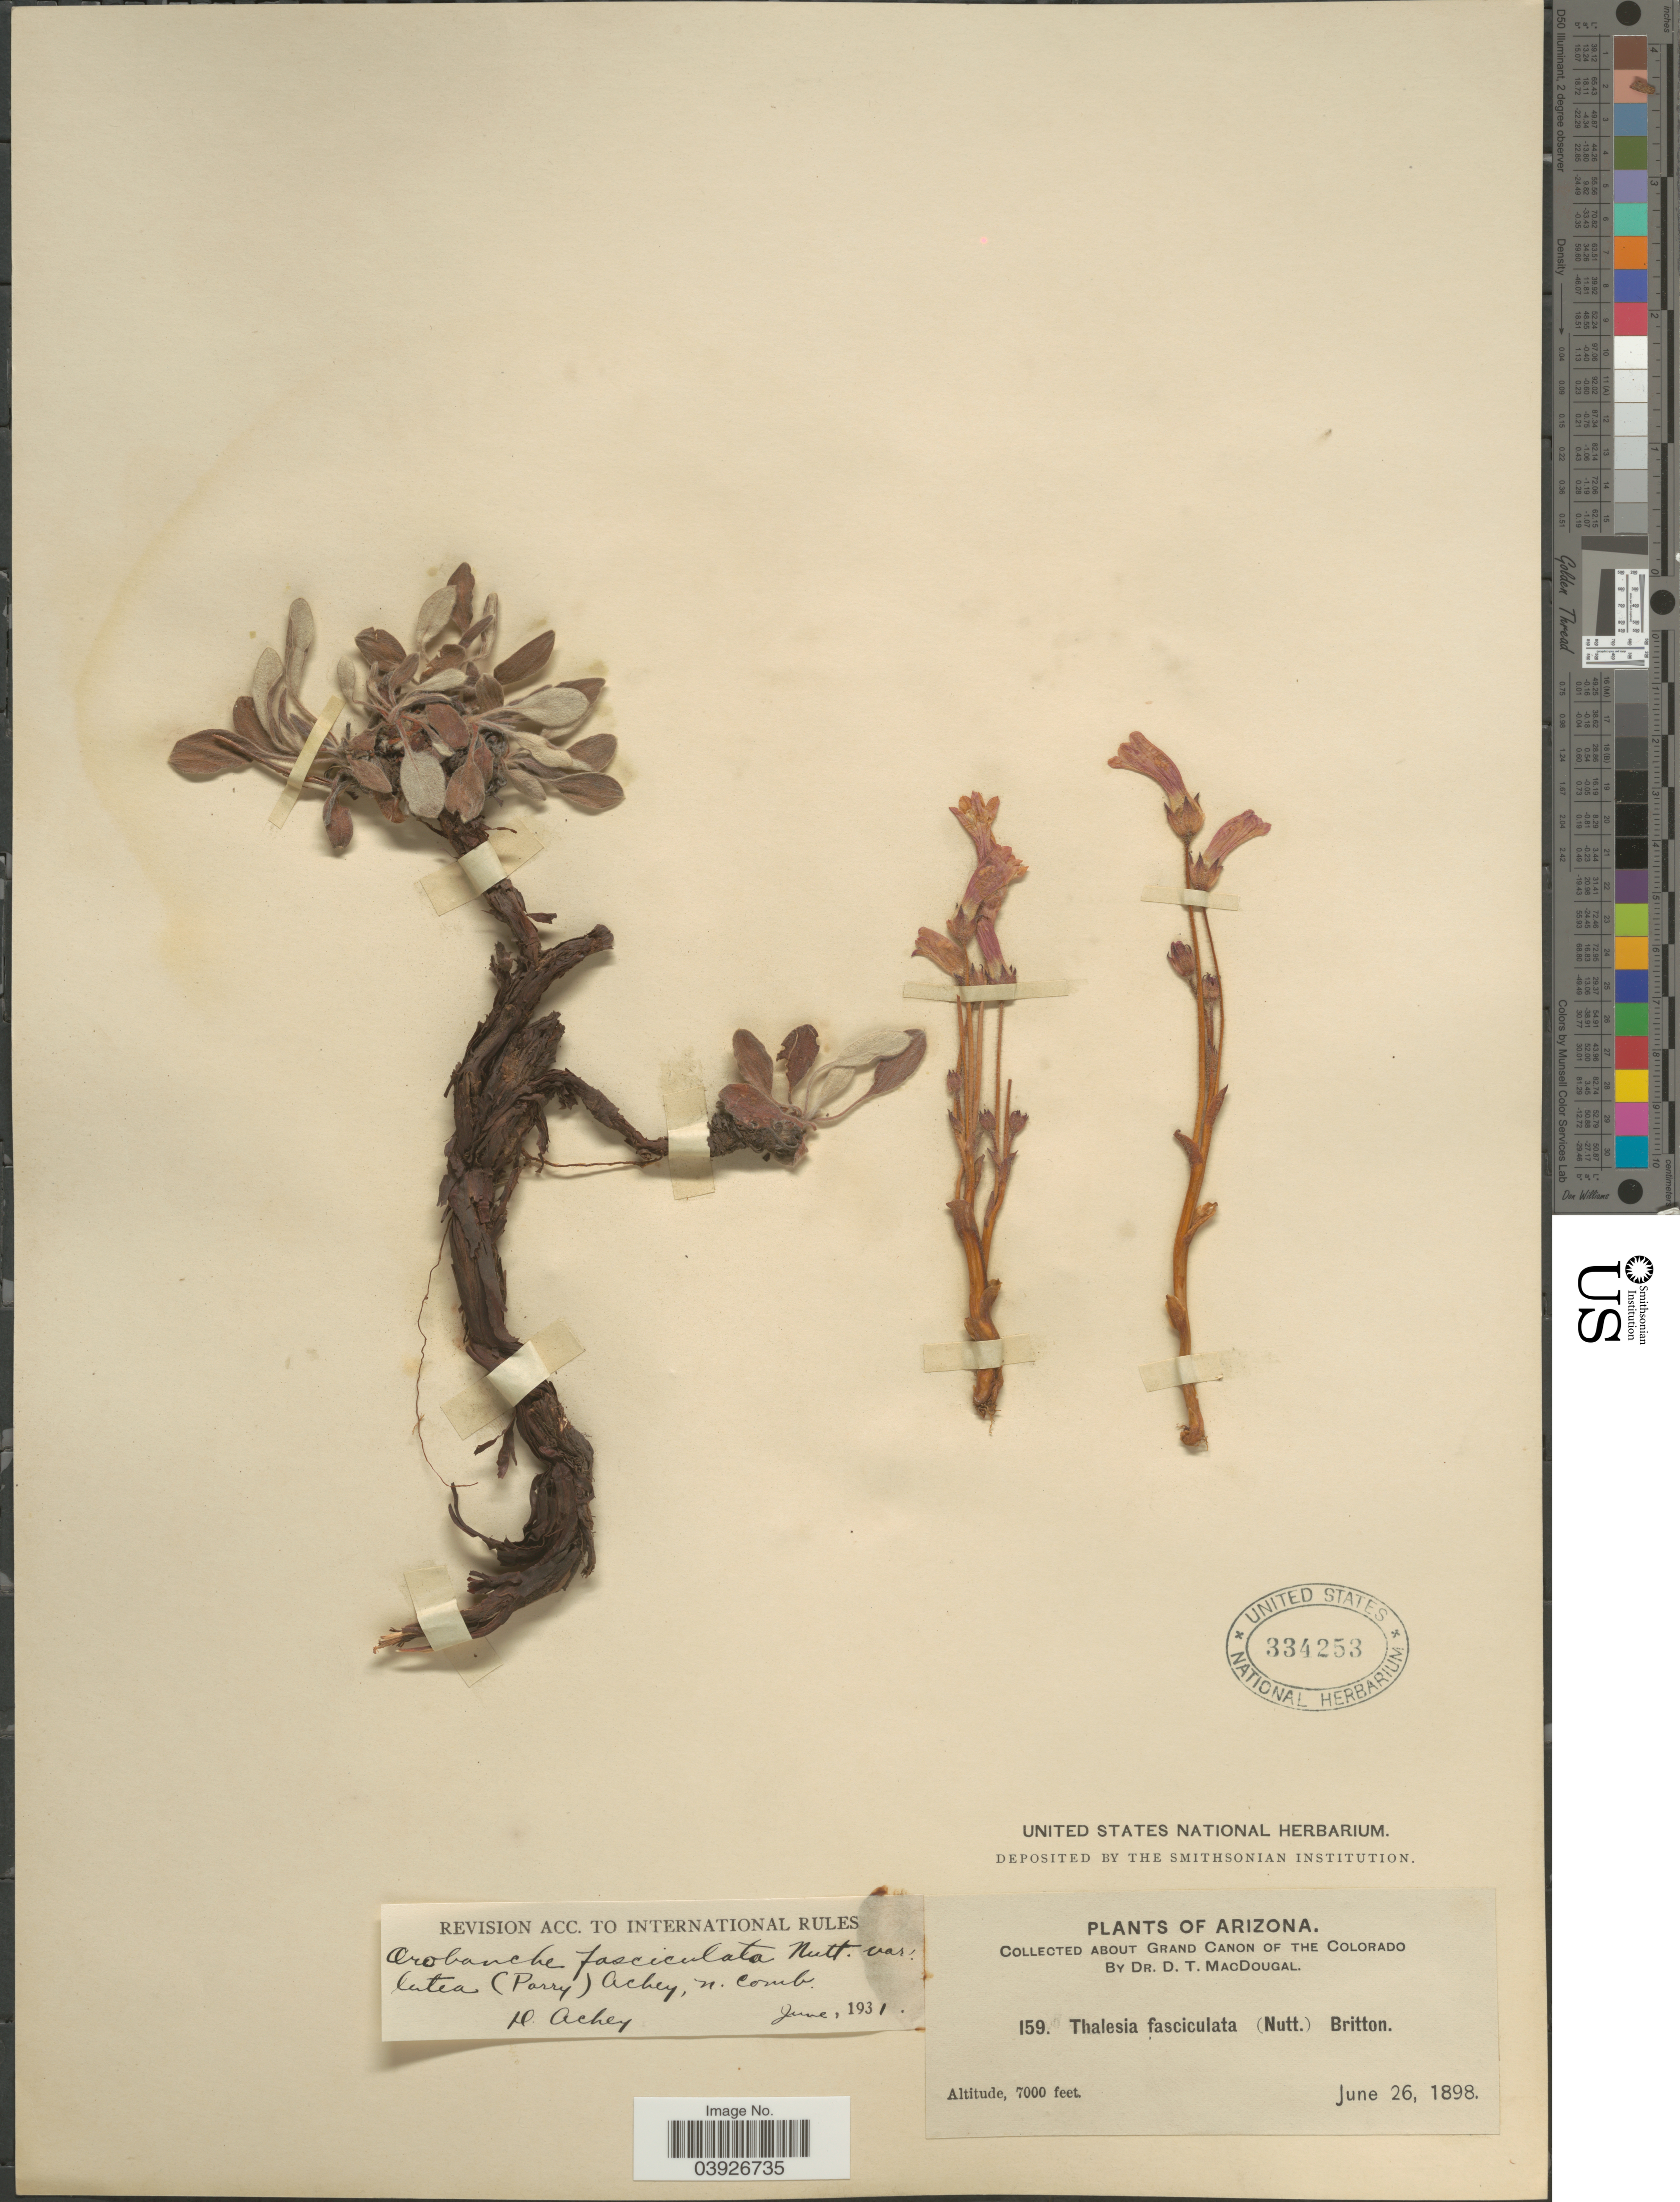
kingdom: Plantae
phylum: Tracheophyta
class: Magnoliopsida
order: Lamiales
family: Orobanchaceae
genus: Aphyllon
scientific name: Aphyllon fasciculatum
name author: (Nutt.) Torr. & A. Gray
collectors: D. T. MacDougal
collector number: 159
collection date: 1898-06-26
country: United States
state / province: Arizona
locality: About Grand Canon of the Colorado.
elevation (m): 2134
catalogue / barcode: US 334253